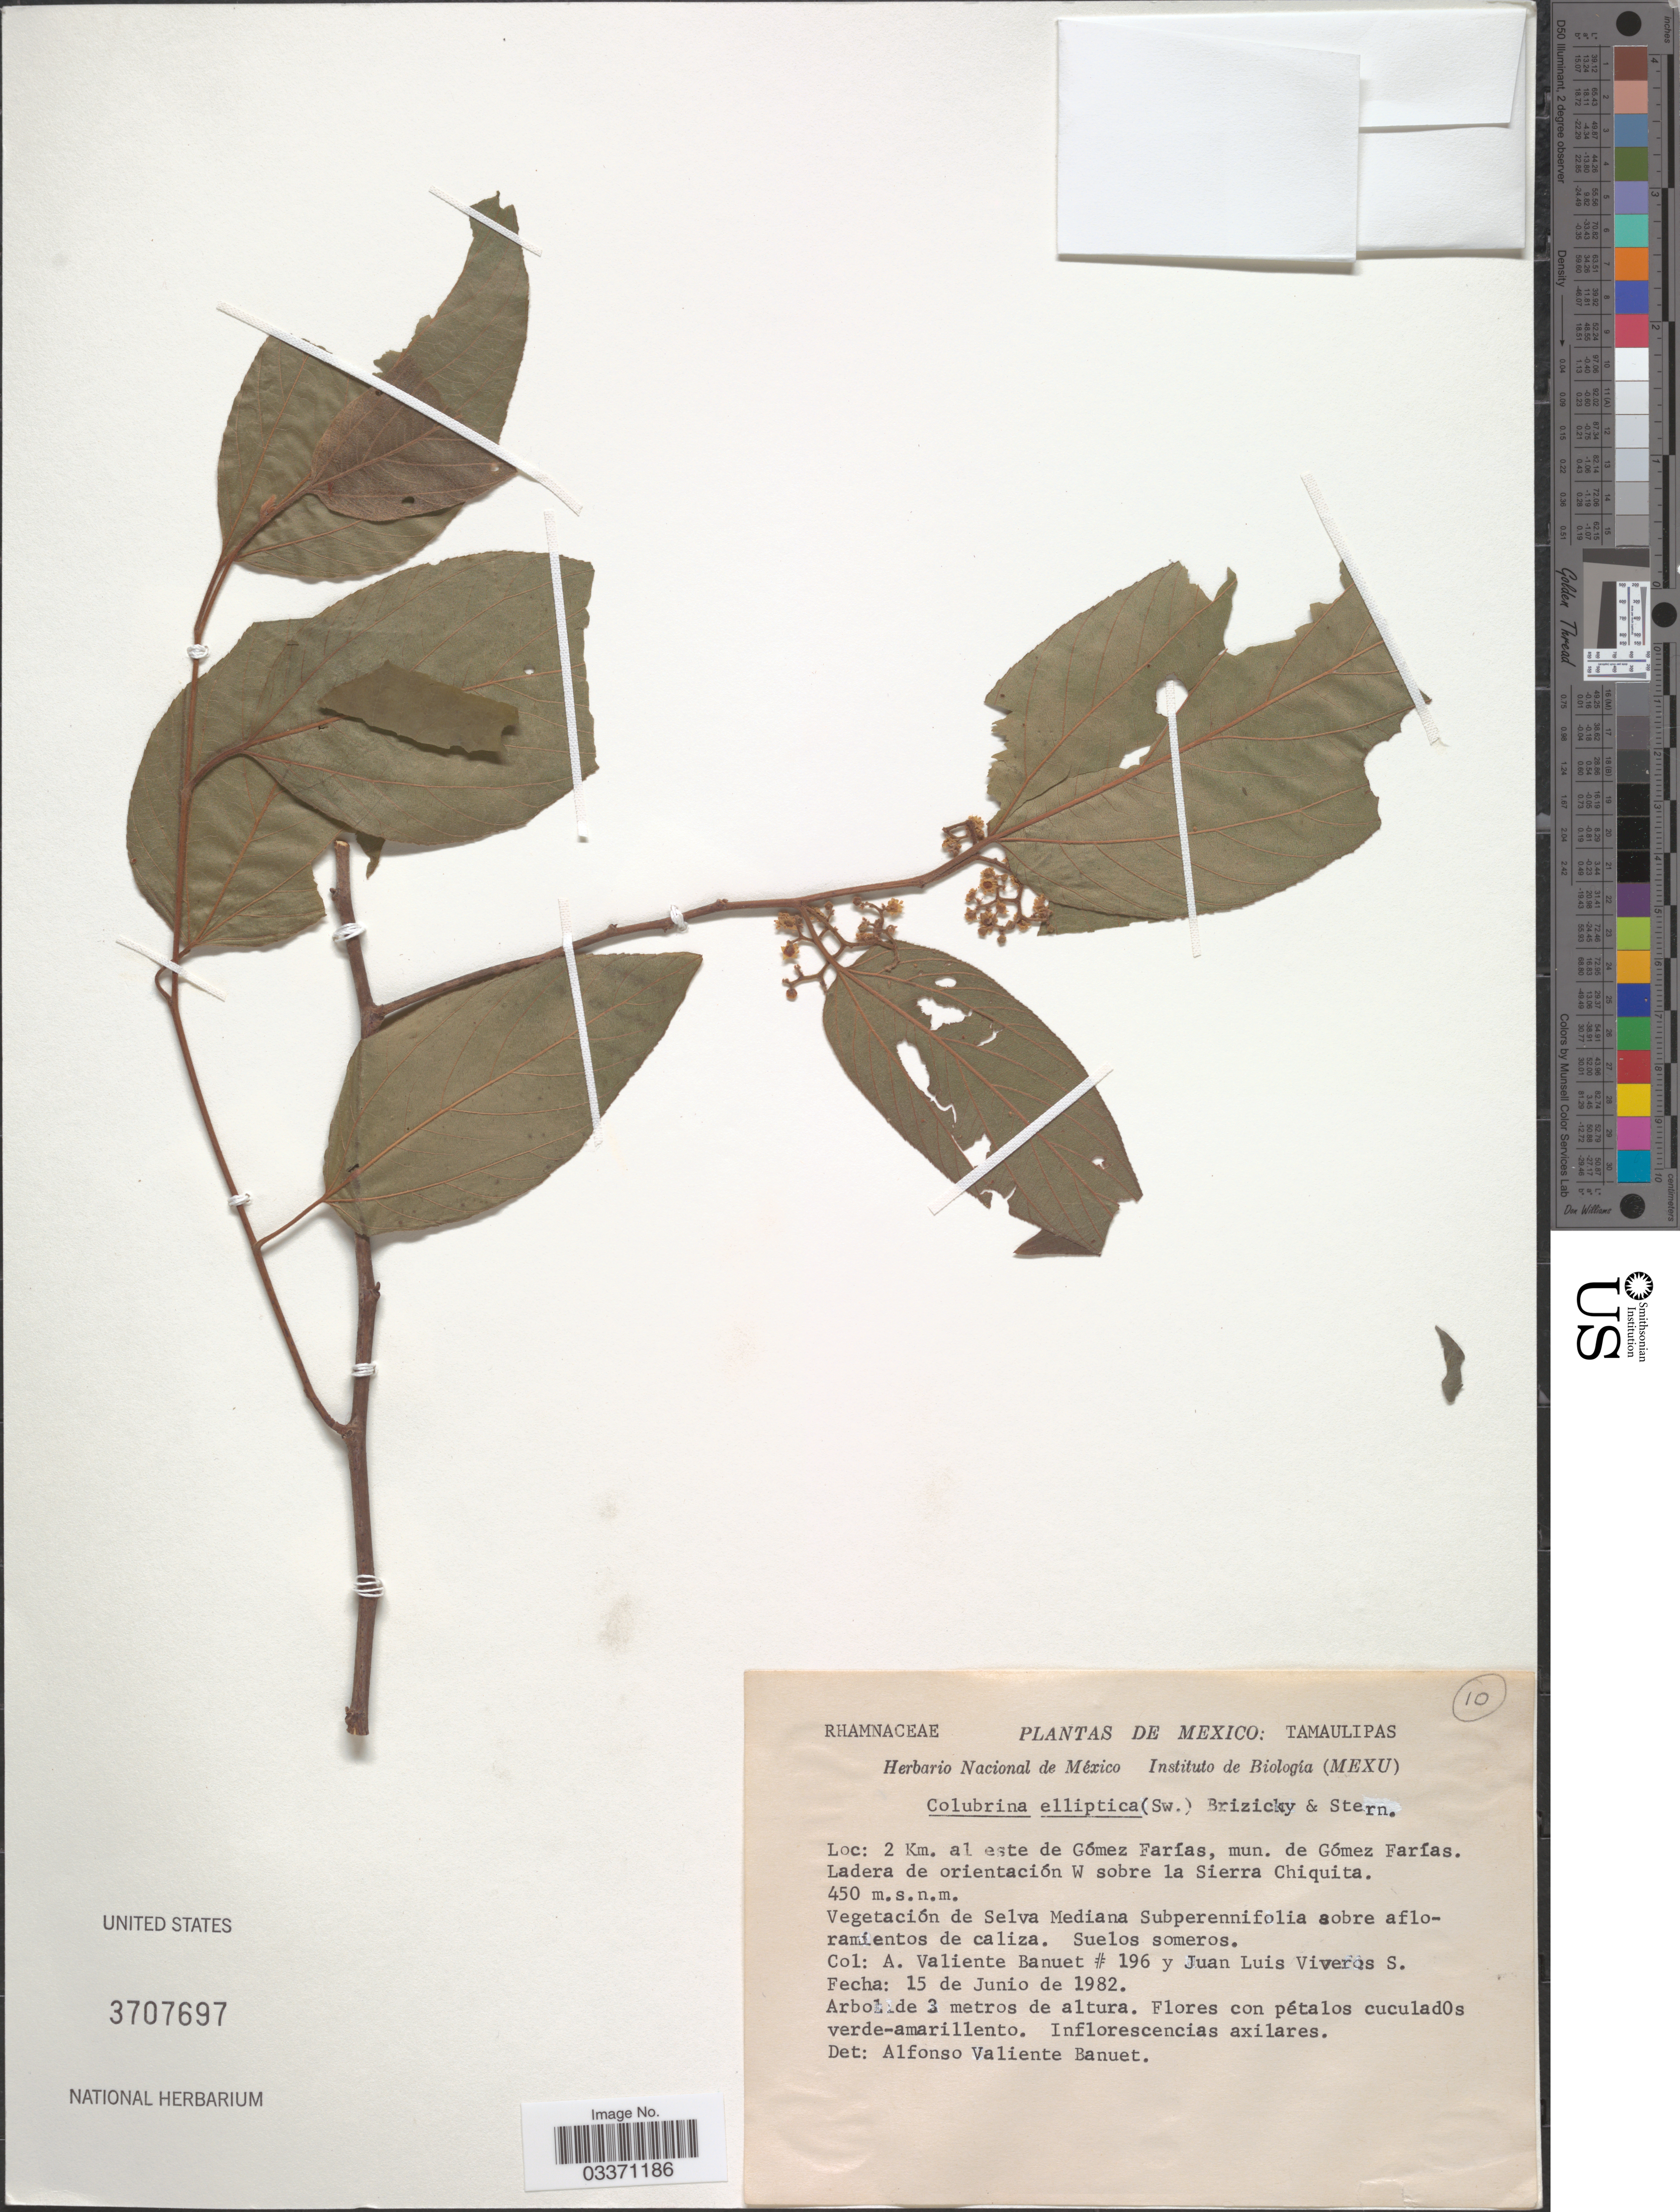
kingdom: Plantae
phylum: Tracheophyta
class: Magnoliopsida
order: Rosales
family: Rhamnaceae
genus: Colubrina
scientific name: Colubrina elliptica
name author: (Sw.) Brizicky & W.L. Stern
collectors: A. Valiente B. & J. Viveros S.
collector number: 196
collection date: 1982-06-15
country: Mexico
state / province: Tamaulipas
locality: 2 Km. al este de Gómez Farías, mun. de Gómez Farías. Ladera de orientación W sobre la Sierra Chiquita.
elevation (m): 450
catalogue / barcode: US 3707697